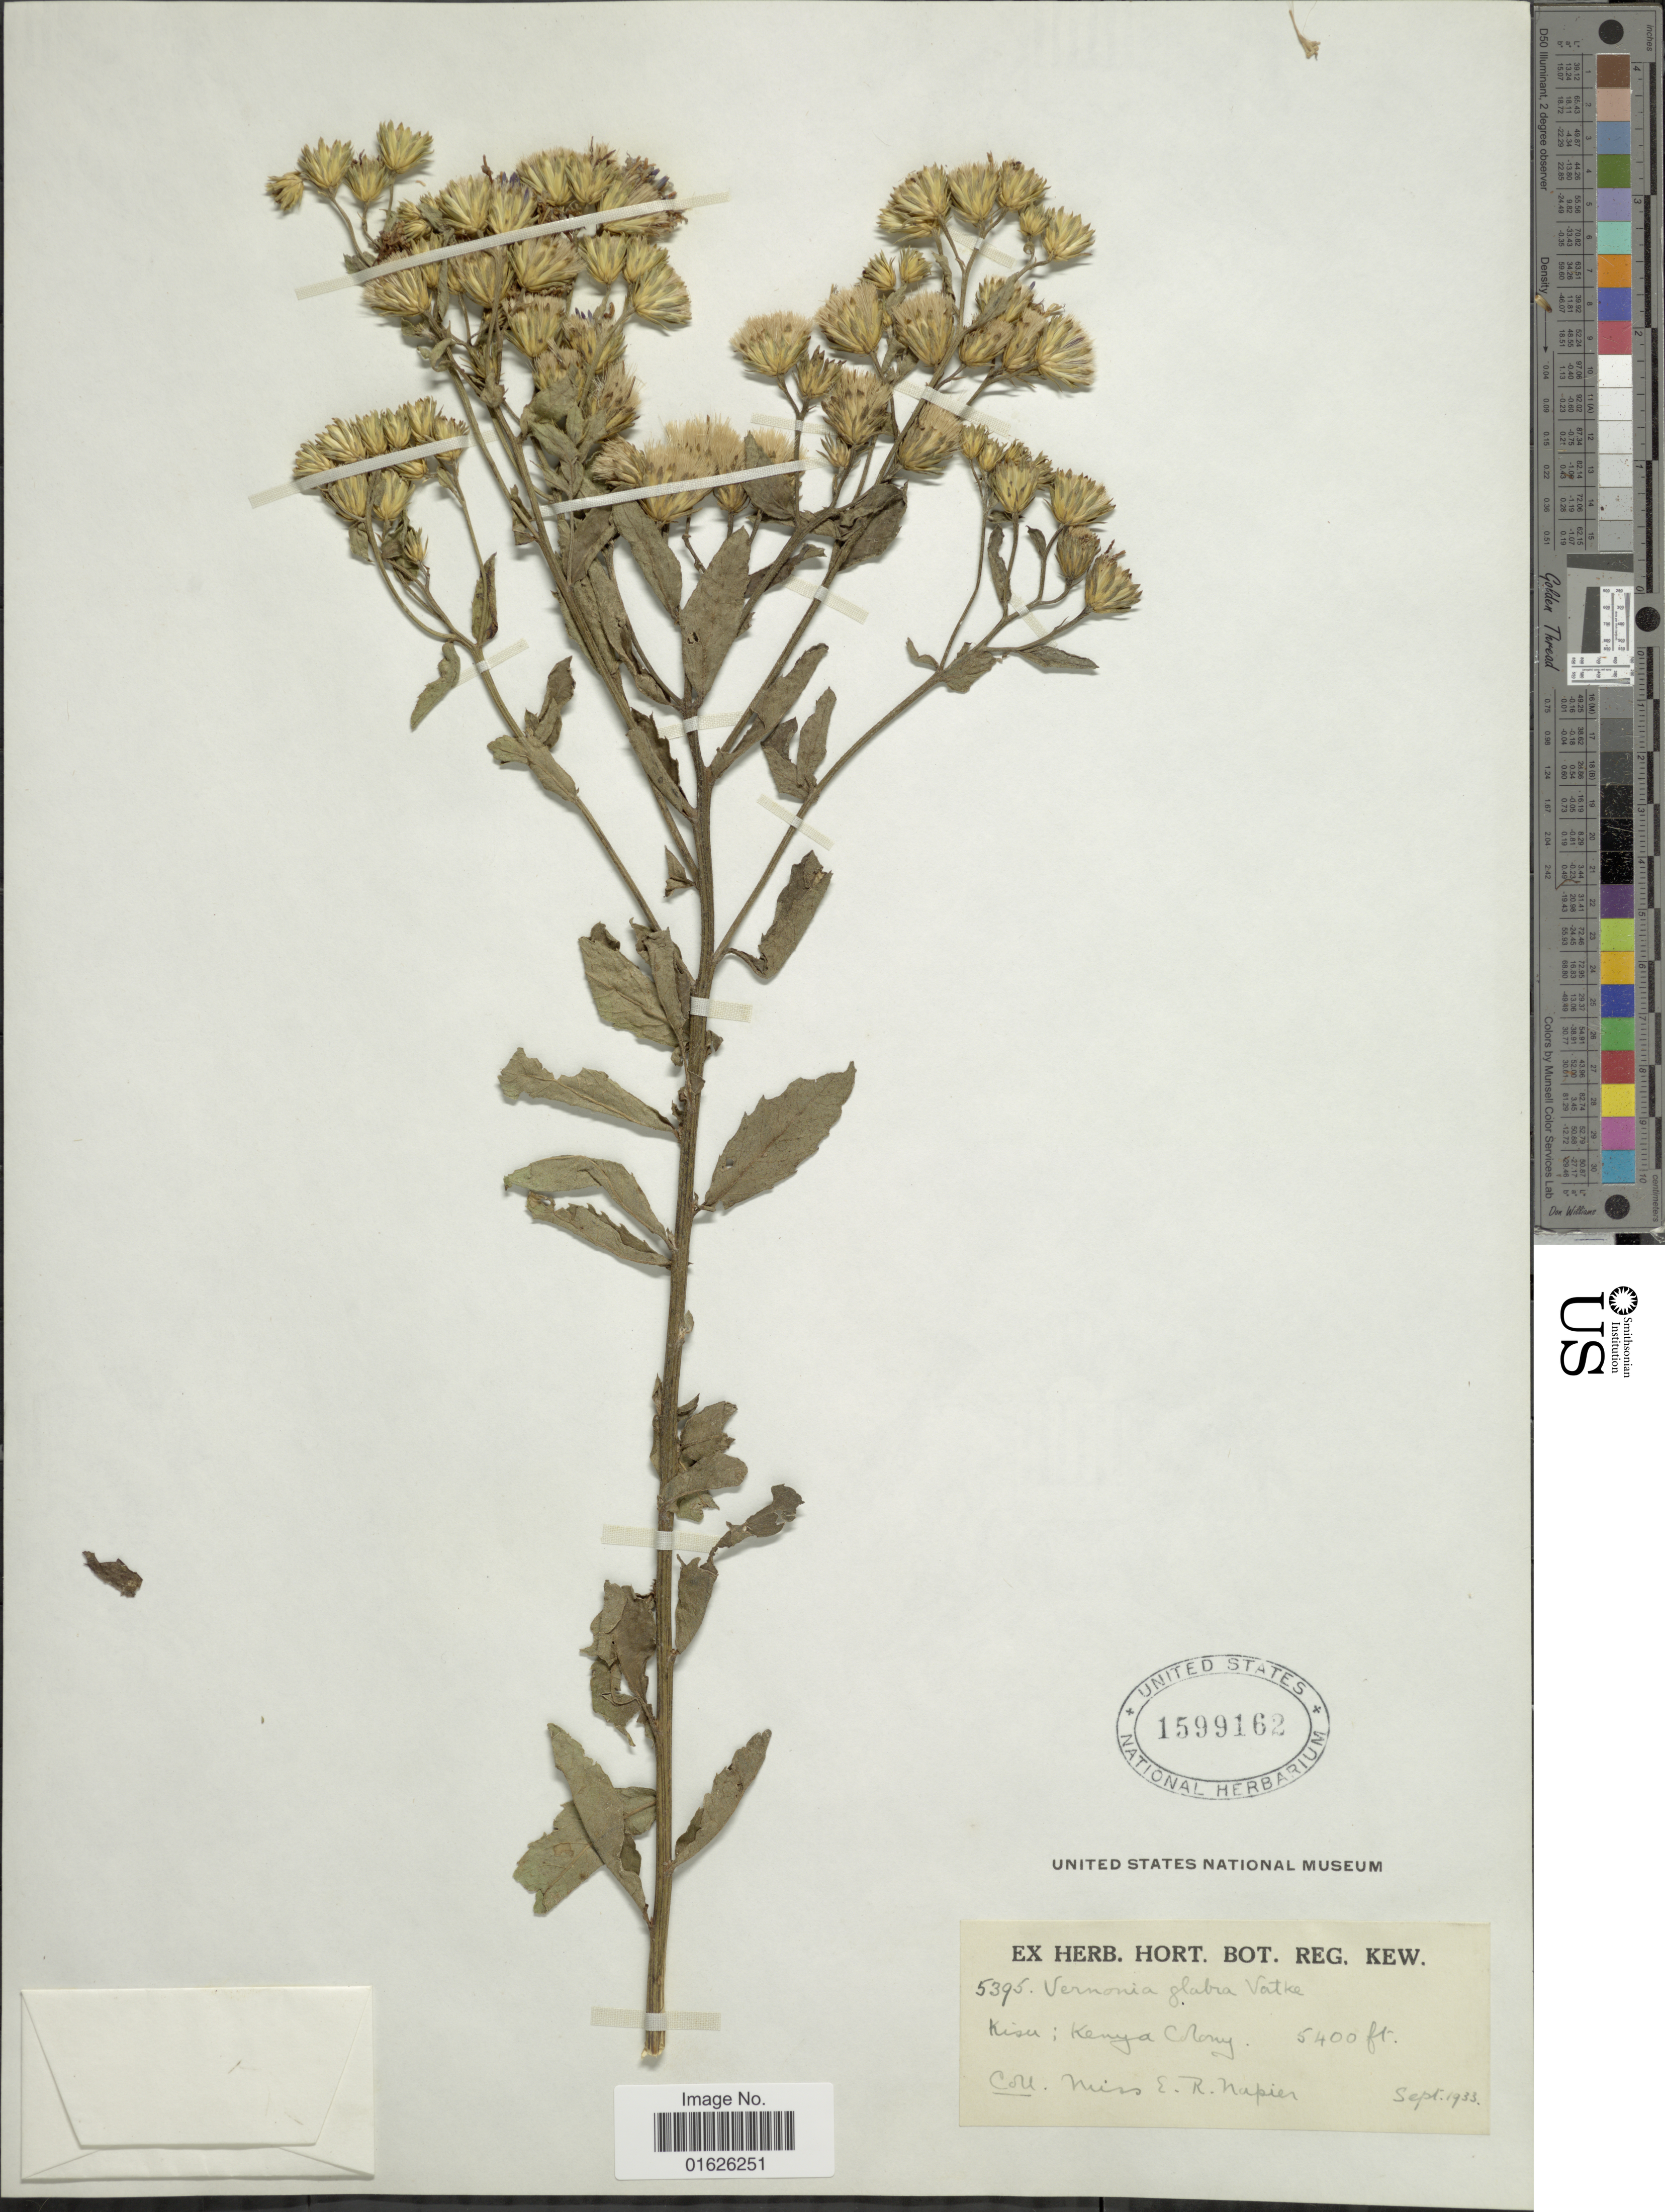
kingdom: Plantae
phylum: Tracheophyta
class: Magnoliopsida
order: Asterales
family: Asteraceae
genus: Linzia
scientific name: Linzia glabra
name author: Steetz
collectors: E. Napier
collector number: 5395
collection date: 1933-09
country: Kenya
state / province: Kisumu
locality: Kisu: Calony. [interpreted]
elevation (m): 1646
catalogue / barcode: US 1599162